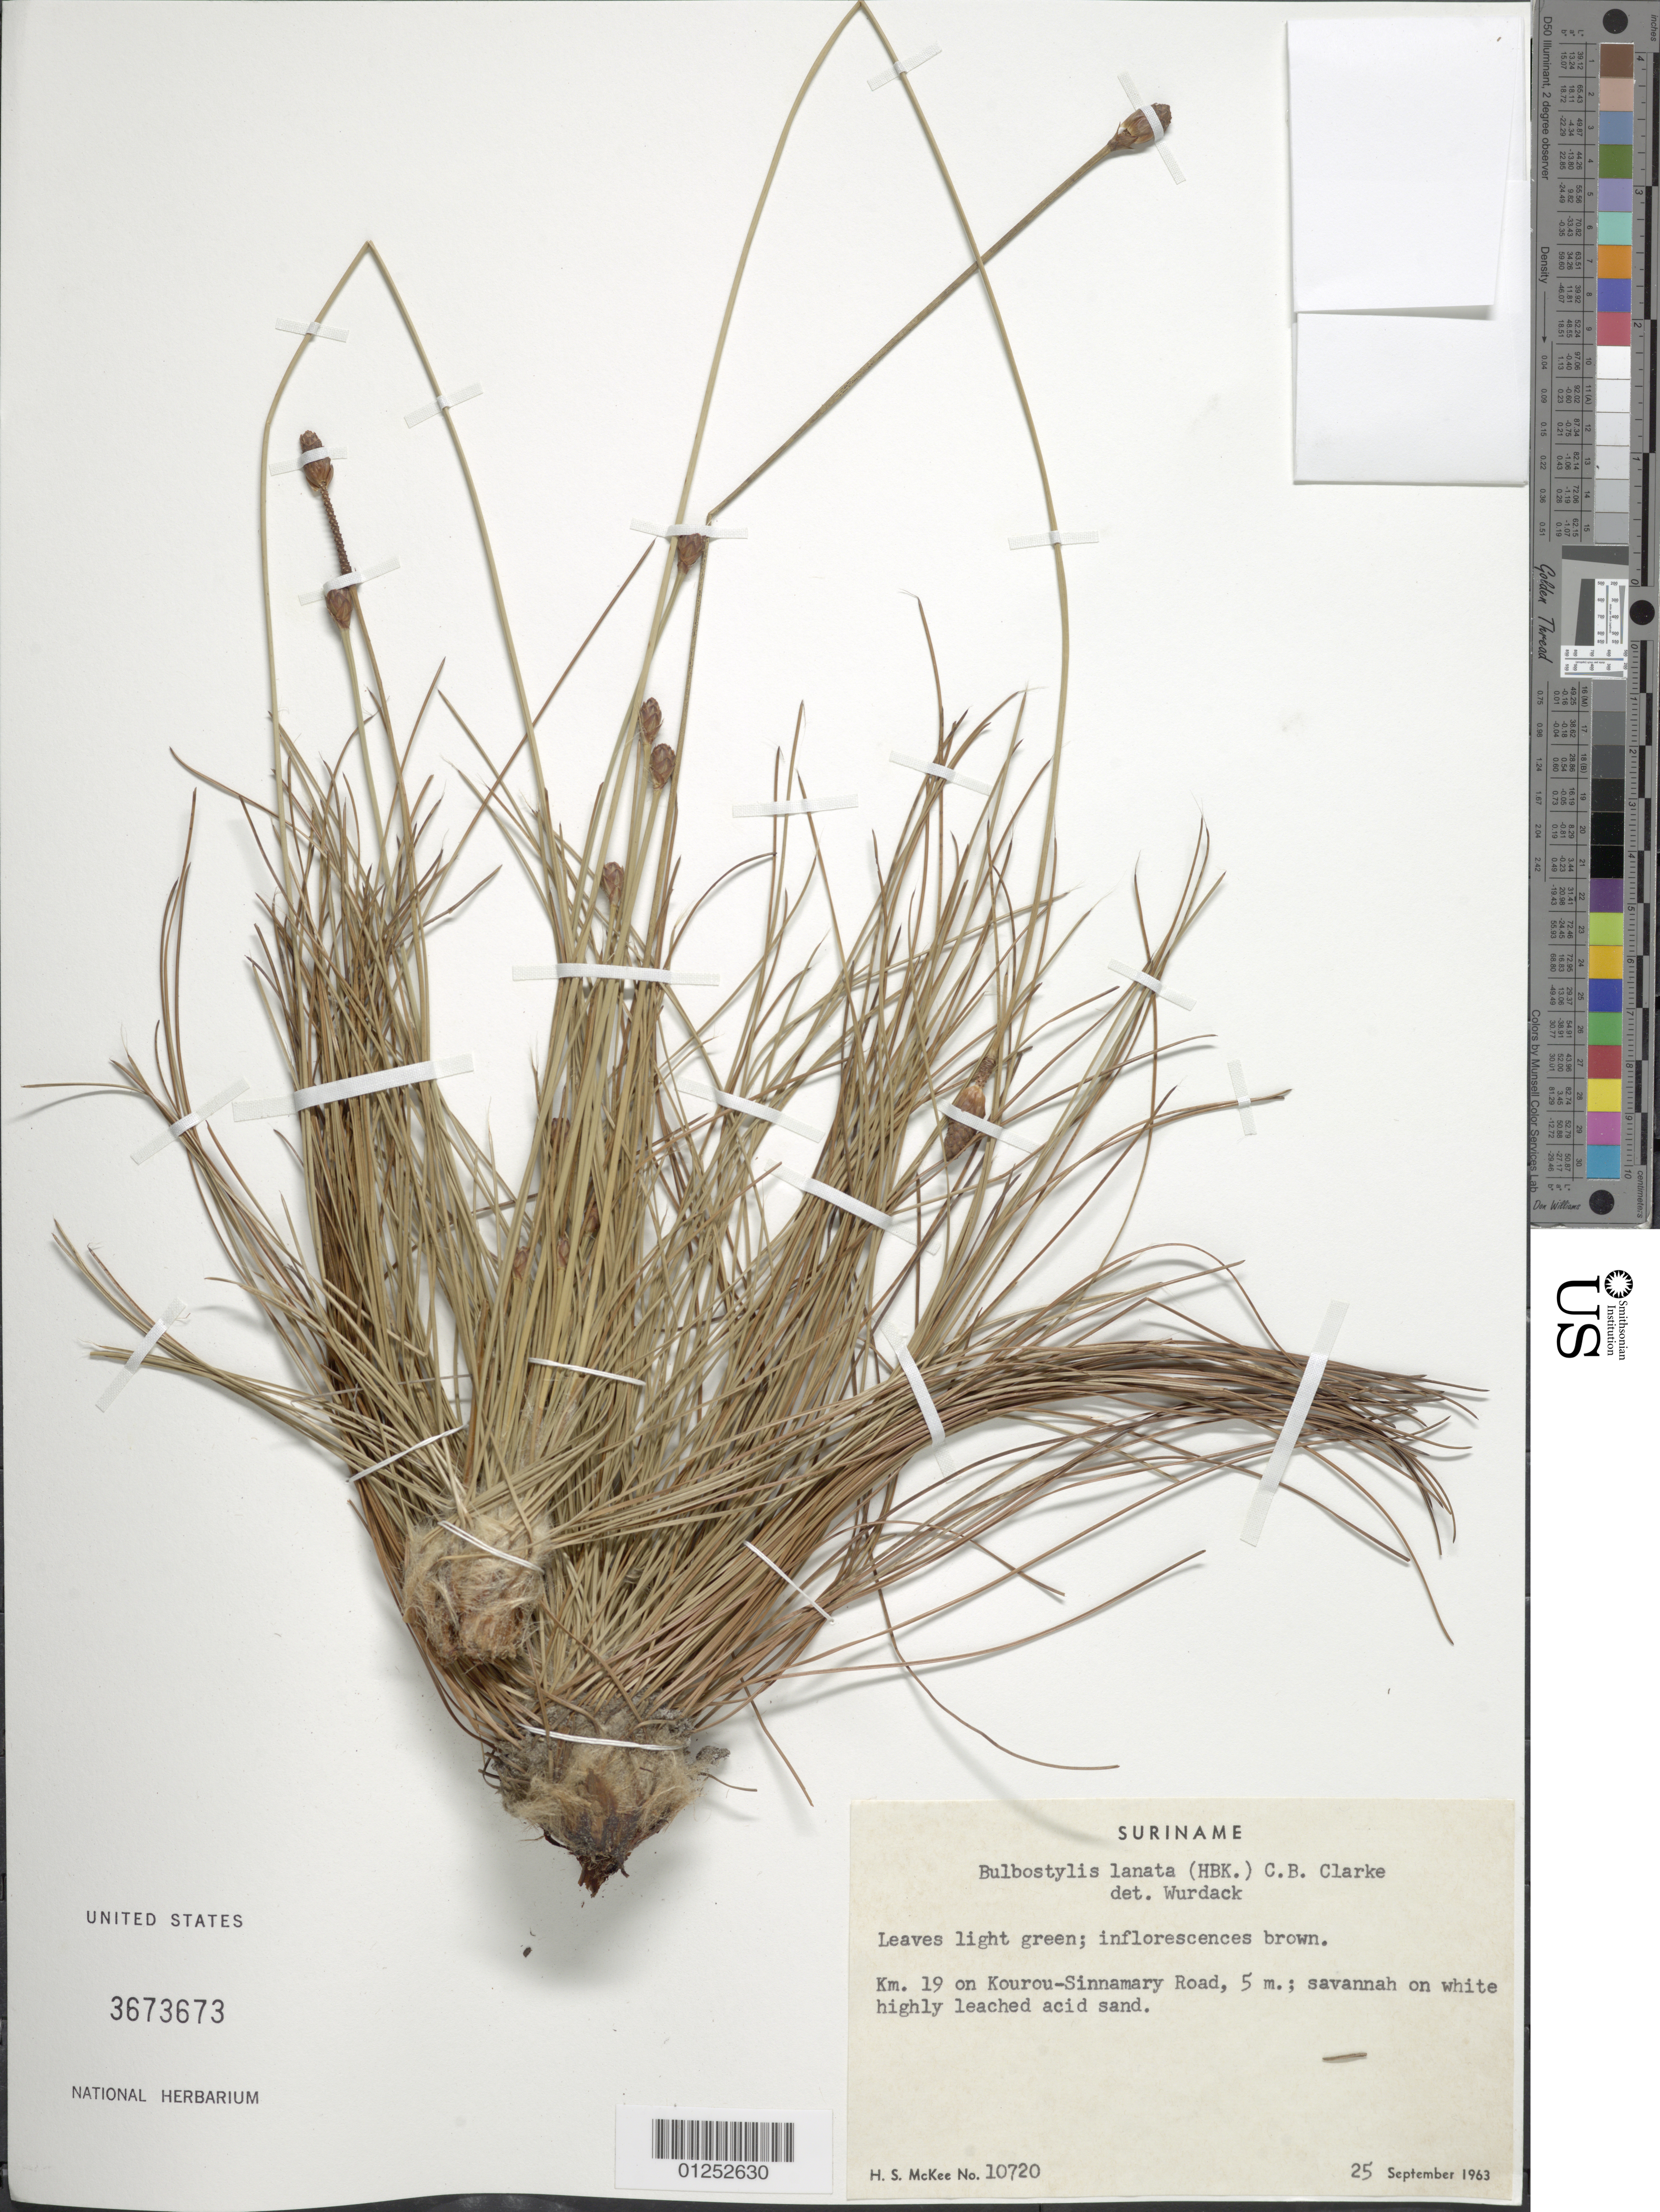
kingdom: Plantae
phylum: Tracheophyta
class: Liliopsida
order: Poales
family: Cyperaceae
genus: Bulbostylis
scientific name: Bulbostylis lanata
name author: (Kunth) Lindm.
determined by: Wurdack, John J., (US), US (UNITED STATES)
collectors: H. S. McKee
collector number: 10720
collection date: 1963-09-25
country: Suriname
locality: Km. 19 on Kourou-Sinnamary Road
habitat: Savannah on white highly leached acid sand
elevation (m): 5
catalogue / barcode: US 3673673